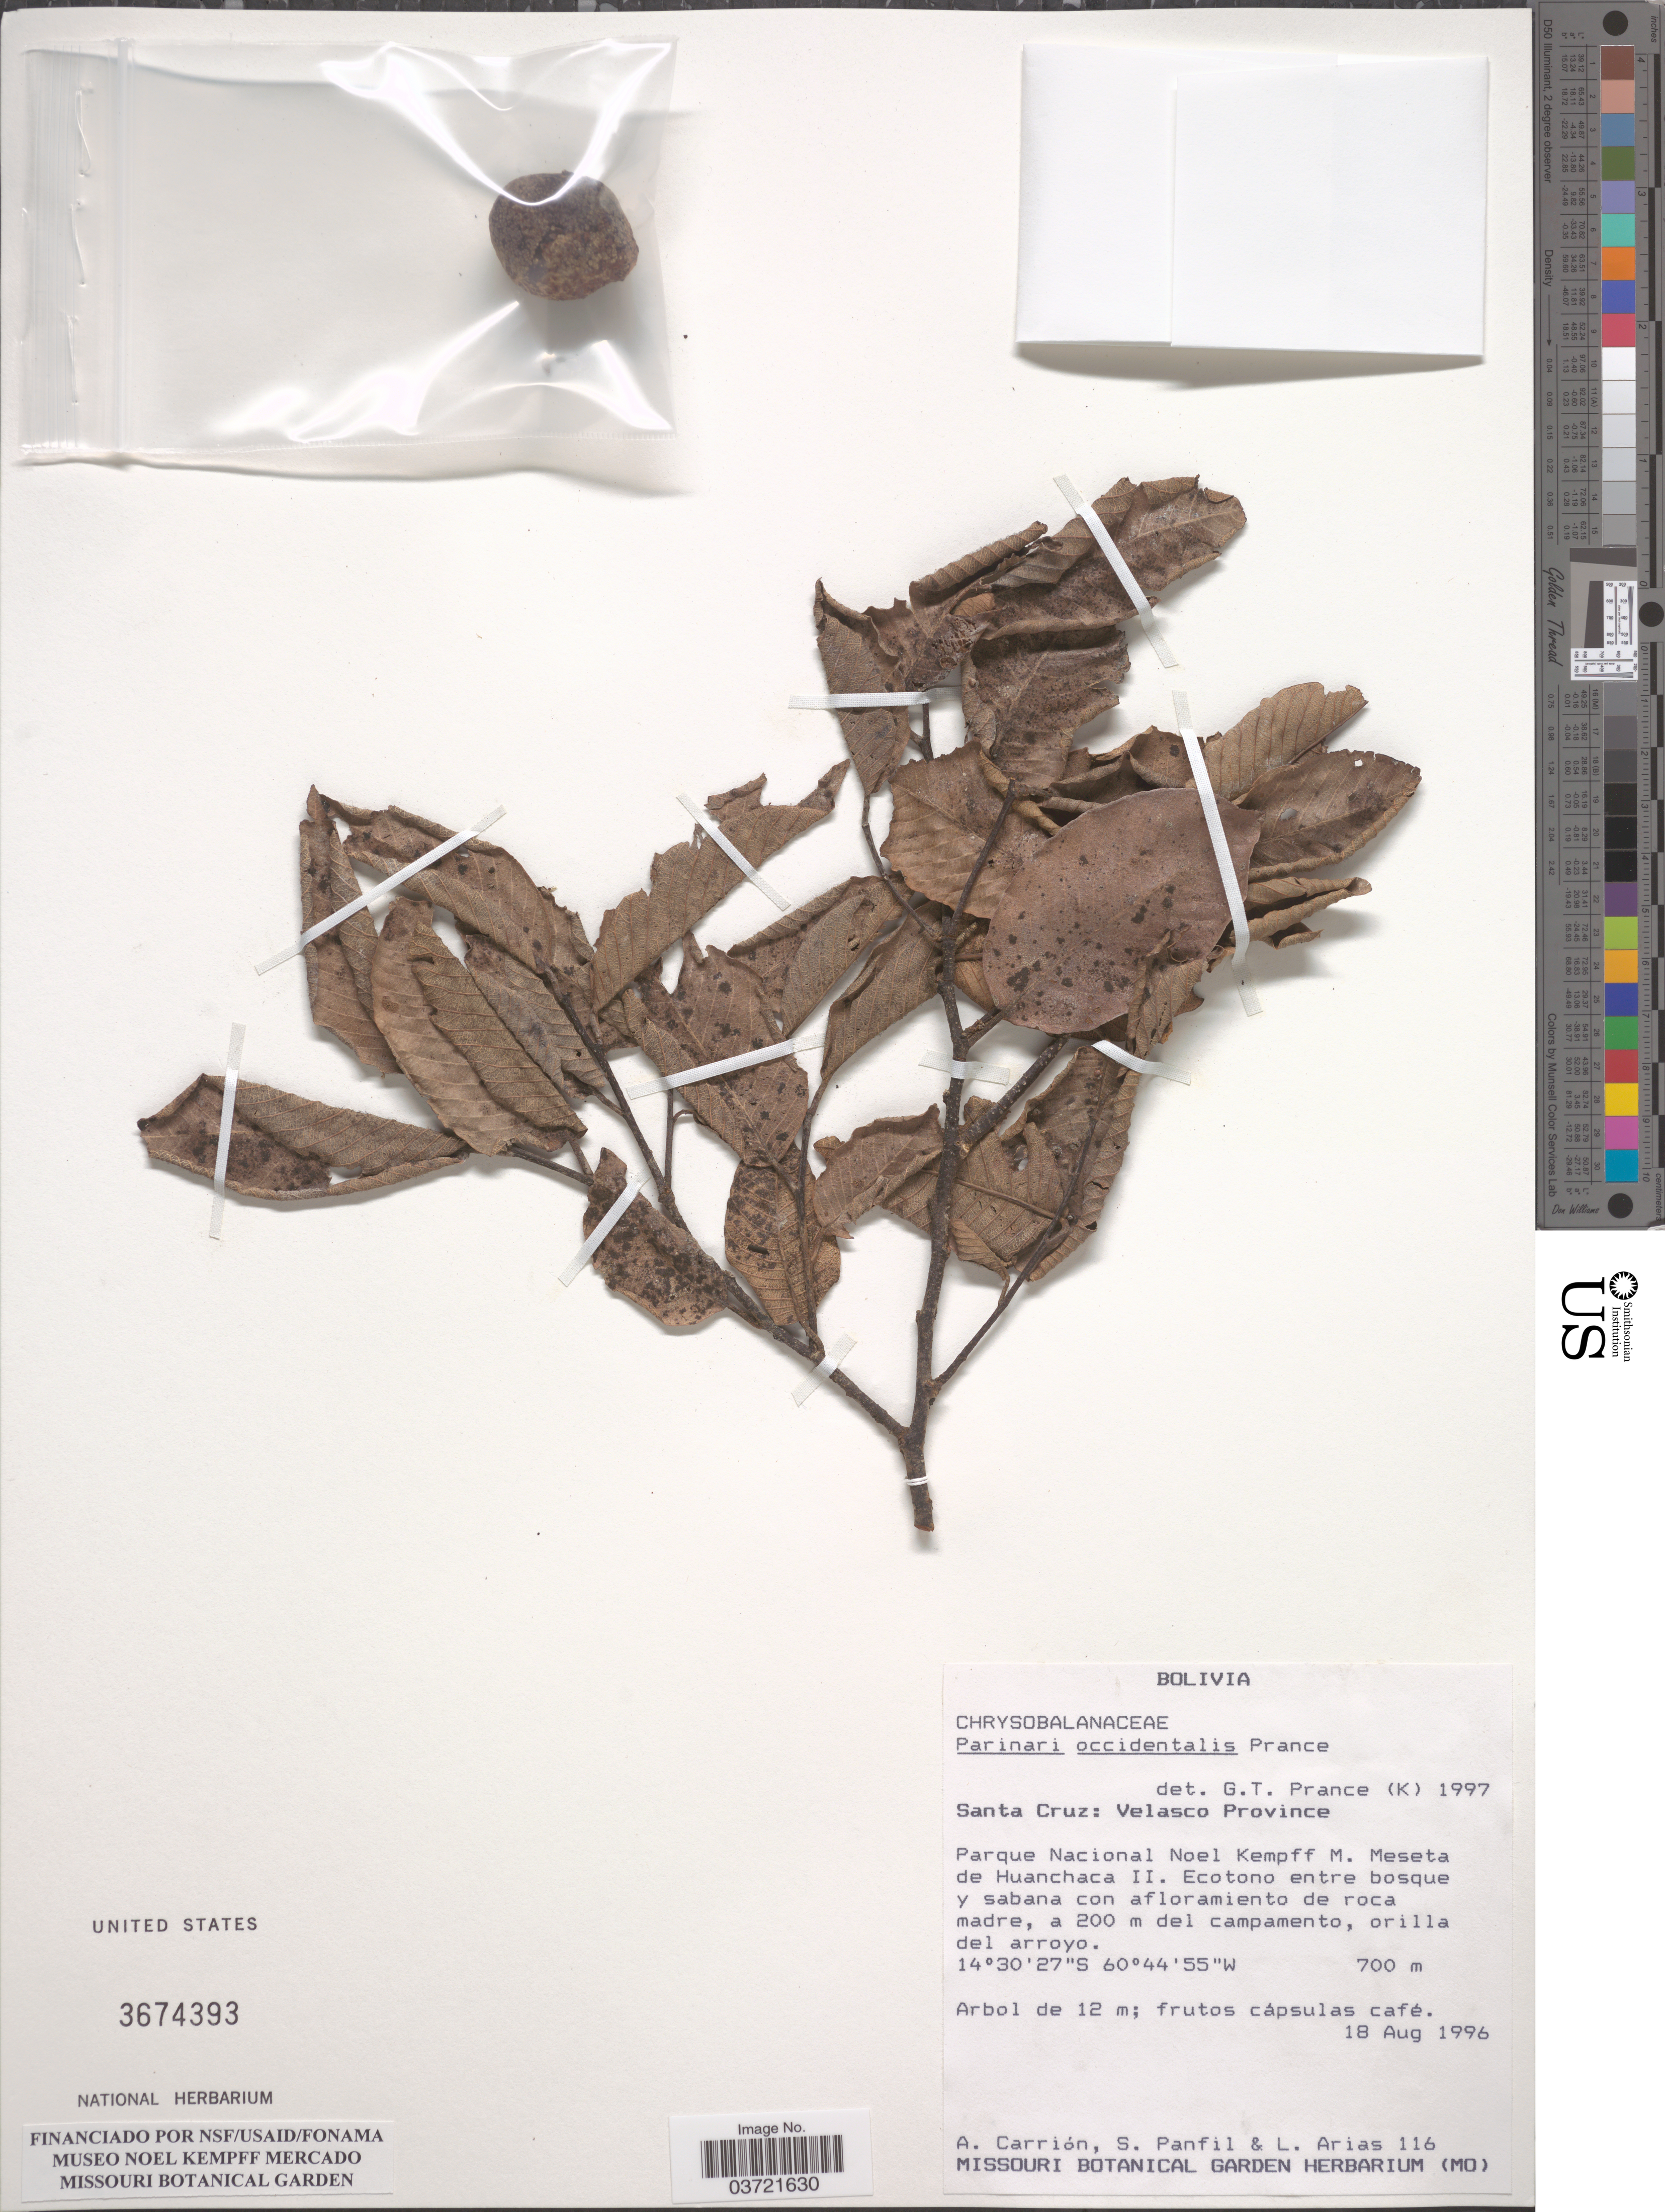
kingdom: Plantae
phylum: Tracheophyta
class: Magnoliopsida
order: Malpighiales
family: Chrysobalanaceae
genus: Parinari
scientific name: Parinari occidentalis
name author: Prance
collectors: A. Carrión, S. Panfil & L. Arias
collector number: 116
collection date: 1996-08-18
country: Bolivia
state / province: Santa Cruz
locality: Velasco Province. Parque Nacional Noel Kempff M. Meseta de Huanchaca II.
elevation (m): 700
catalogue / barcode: US 3674393